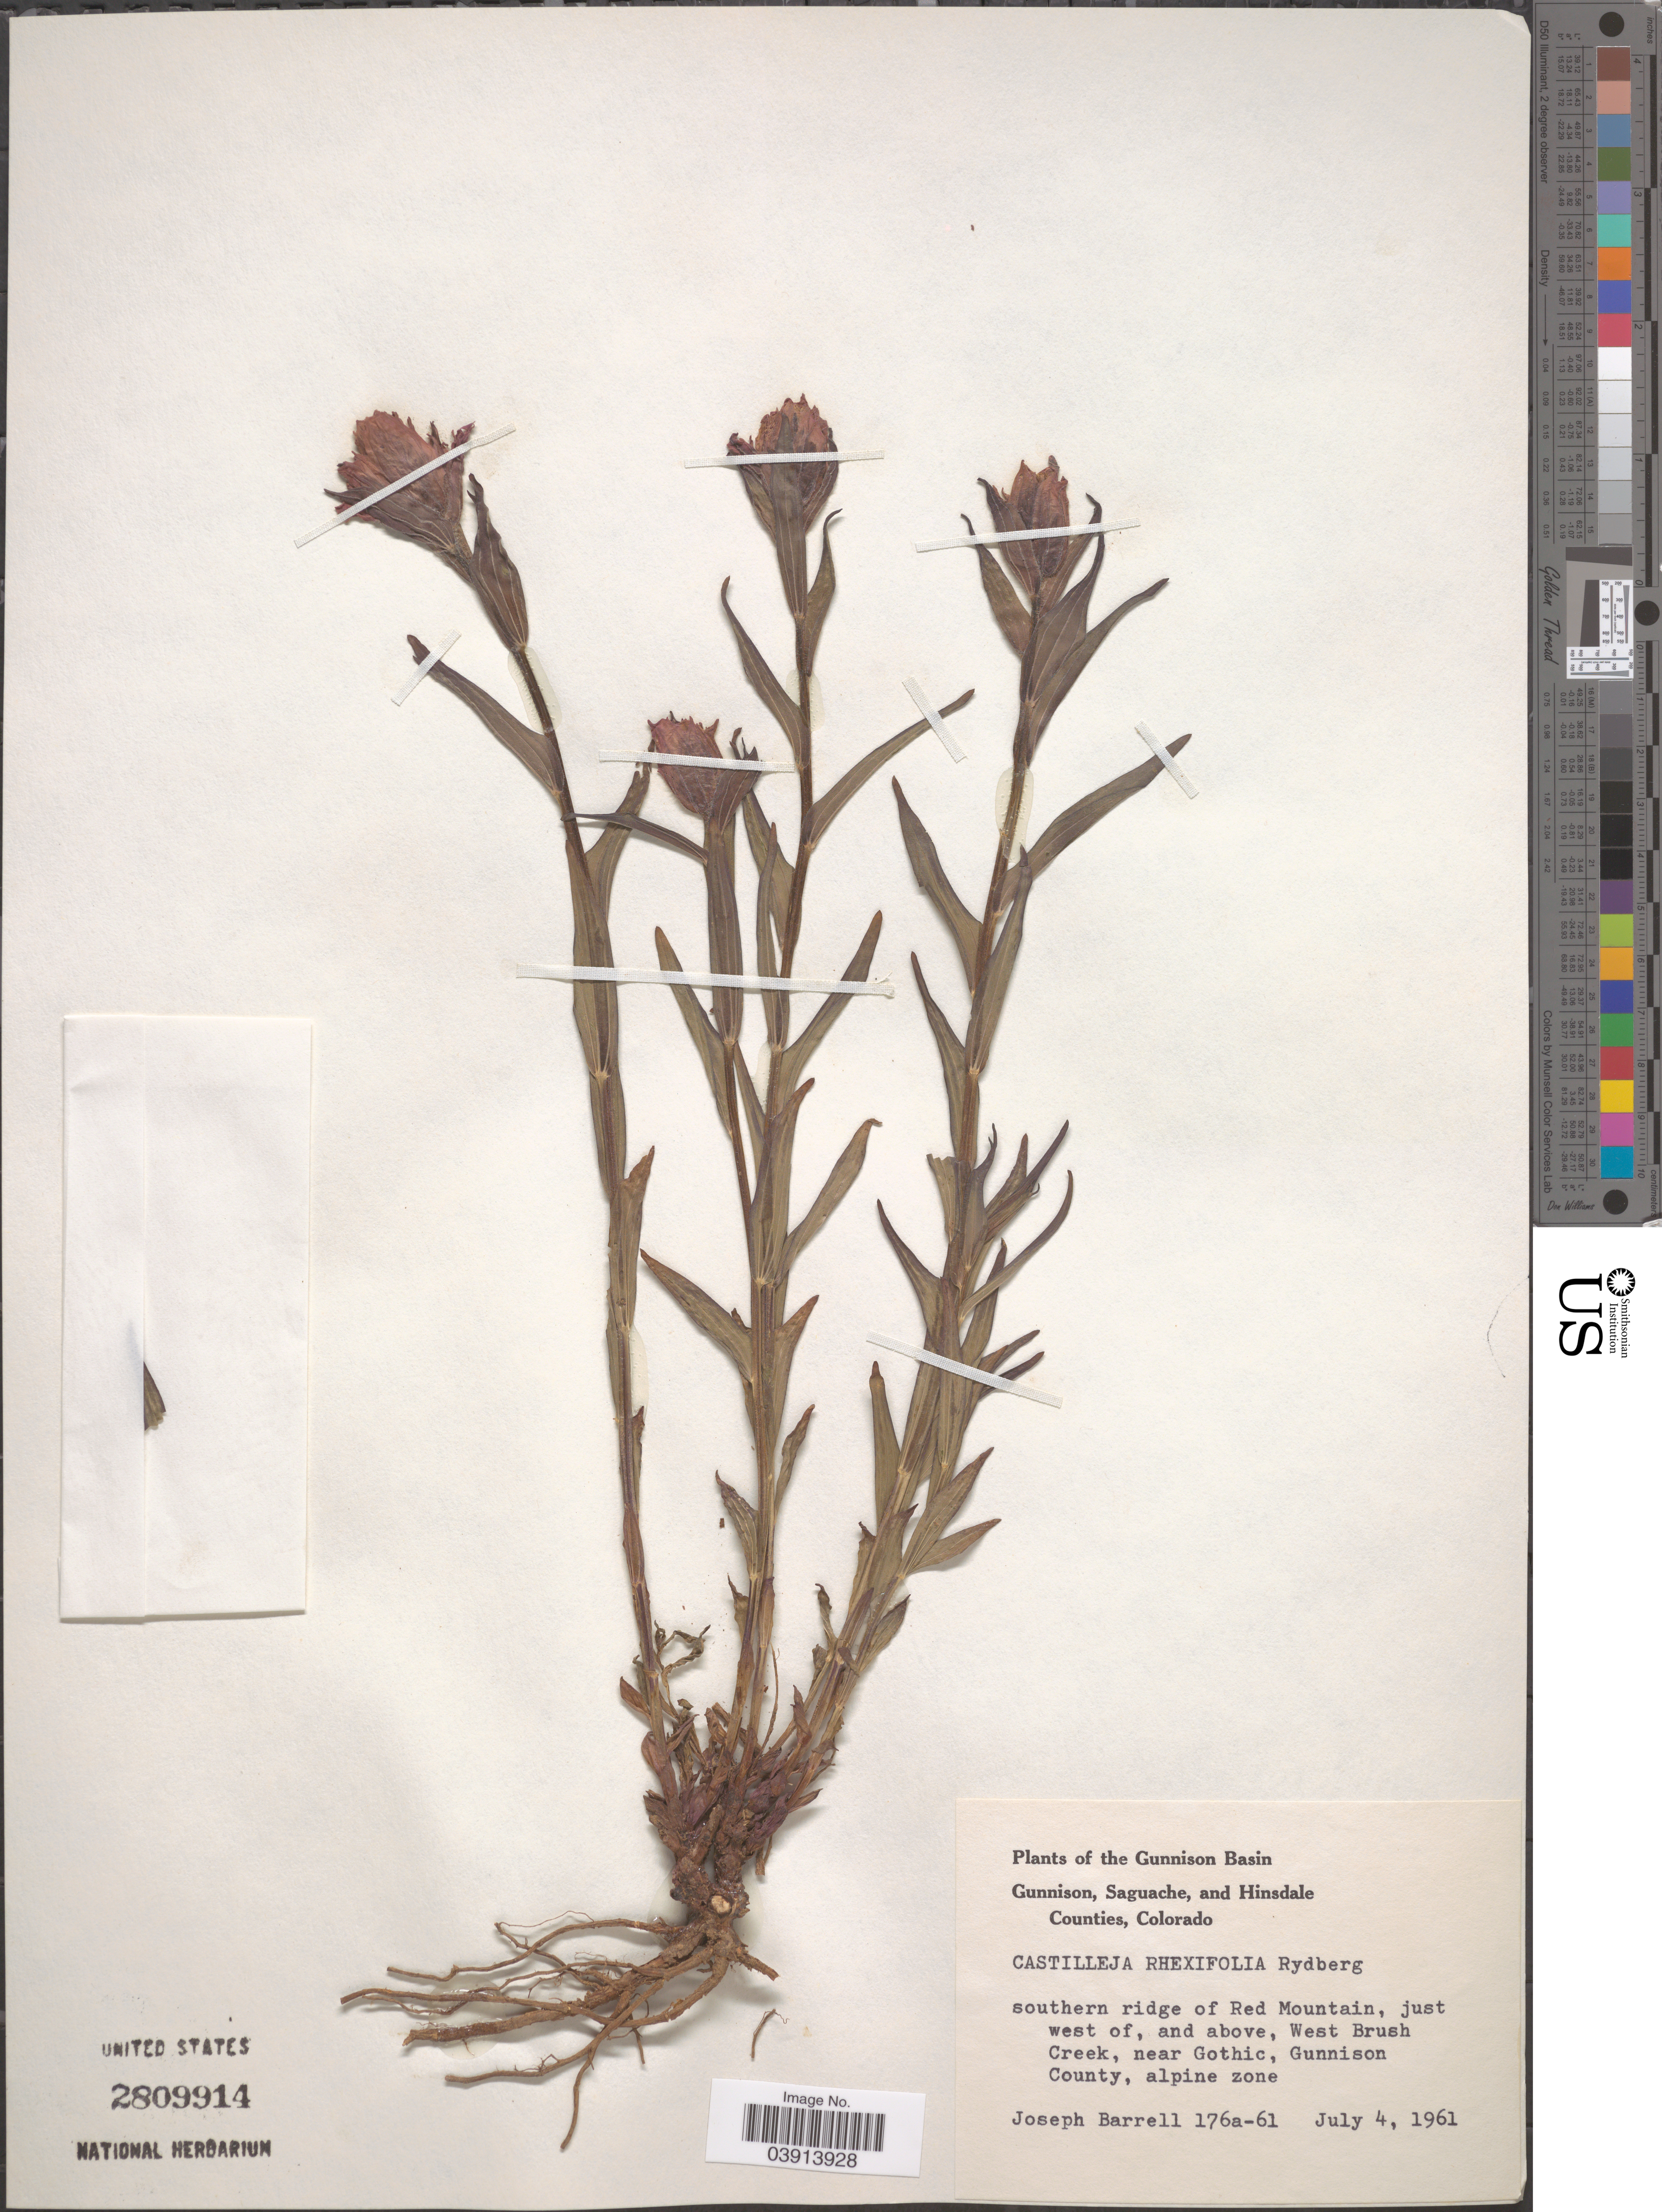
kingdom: Plantae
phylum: Tracheophyta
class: Magnoliopsida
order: Lamiales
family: Orobanchaceae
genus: Castilleja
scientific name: Castilleja rhexiifolia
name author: Rydb.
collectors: J. Barrell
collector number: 176a-61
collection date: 1961-07-04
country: United States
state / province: Colorado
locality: The Gunnison Basin. Southern ridge of Red Mountain, just west of, and above, West Brush Creek, near Gothic, Gunnison County, alpine zone.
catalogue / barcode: US 2809914